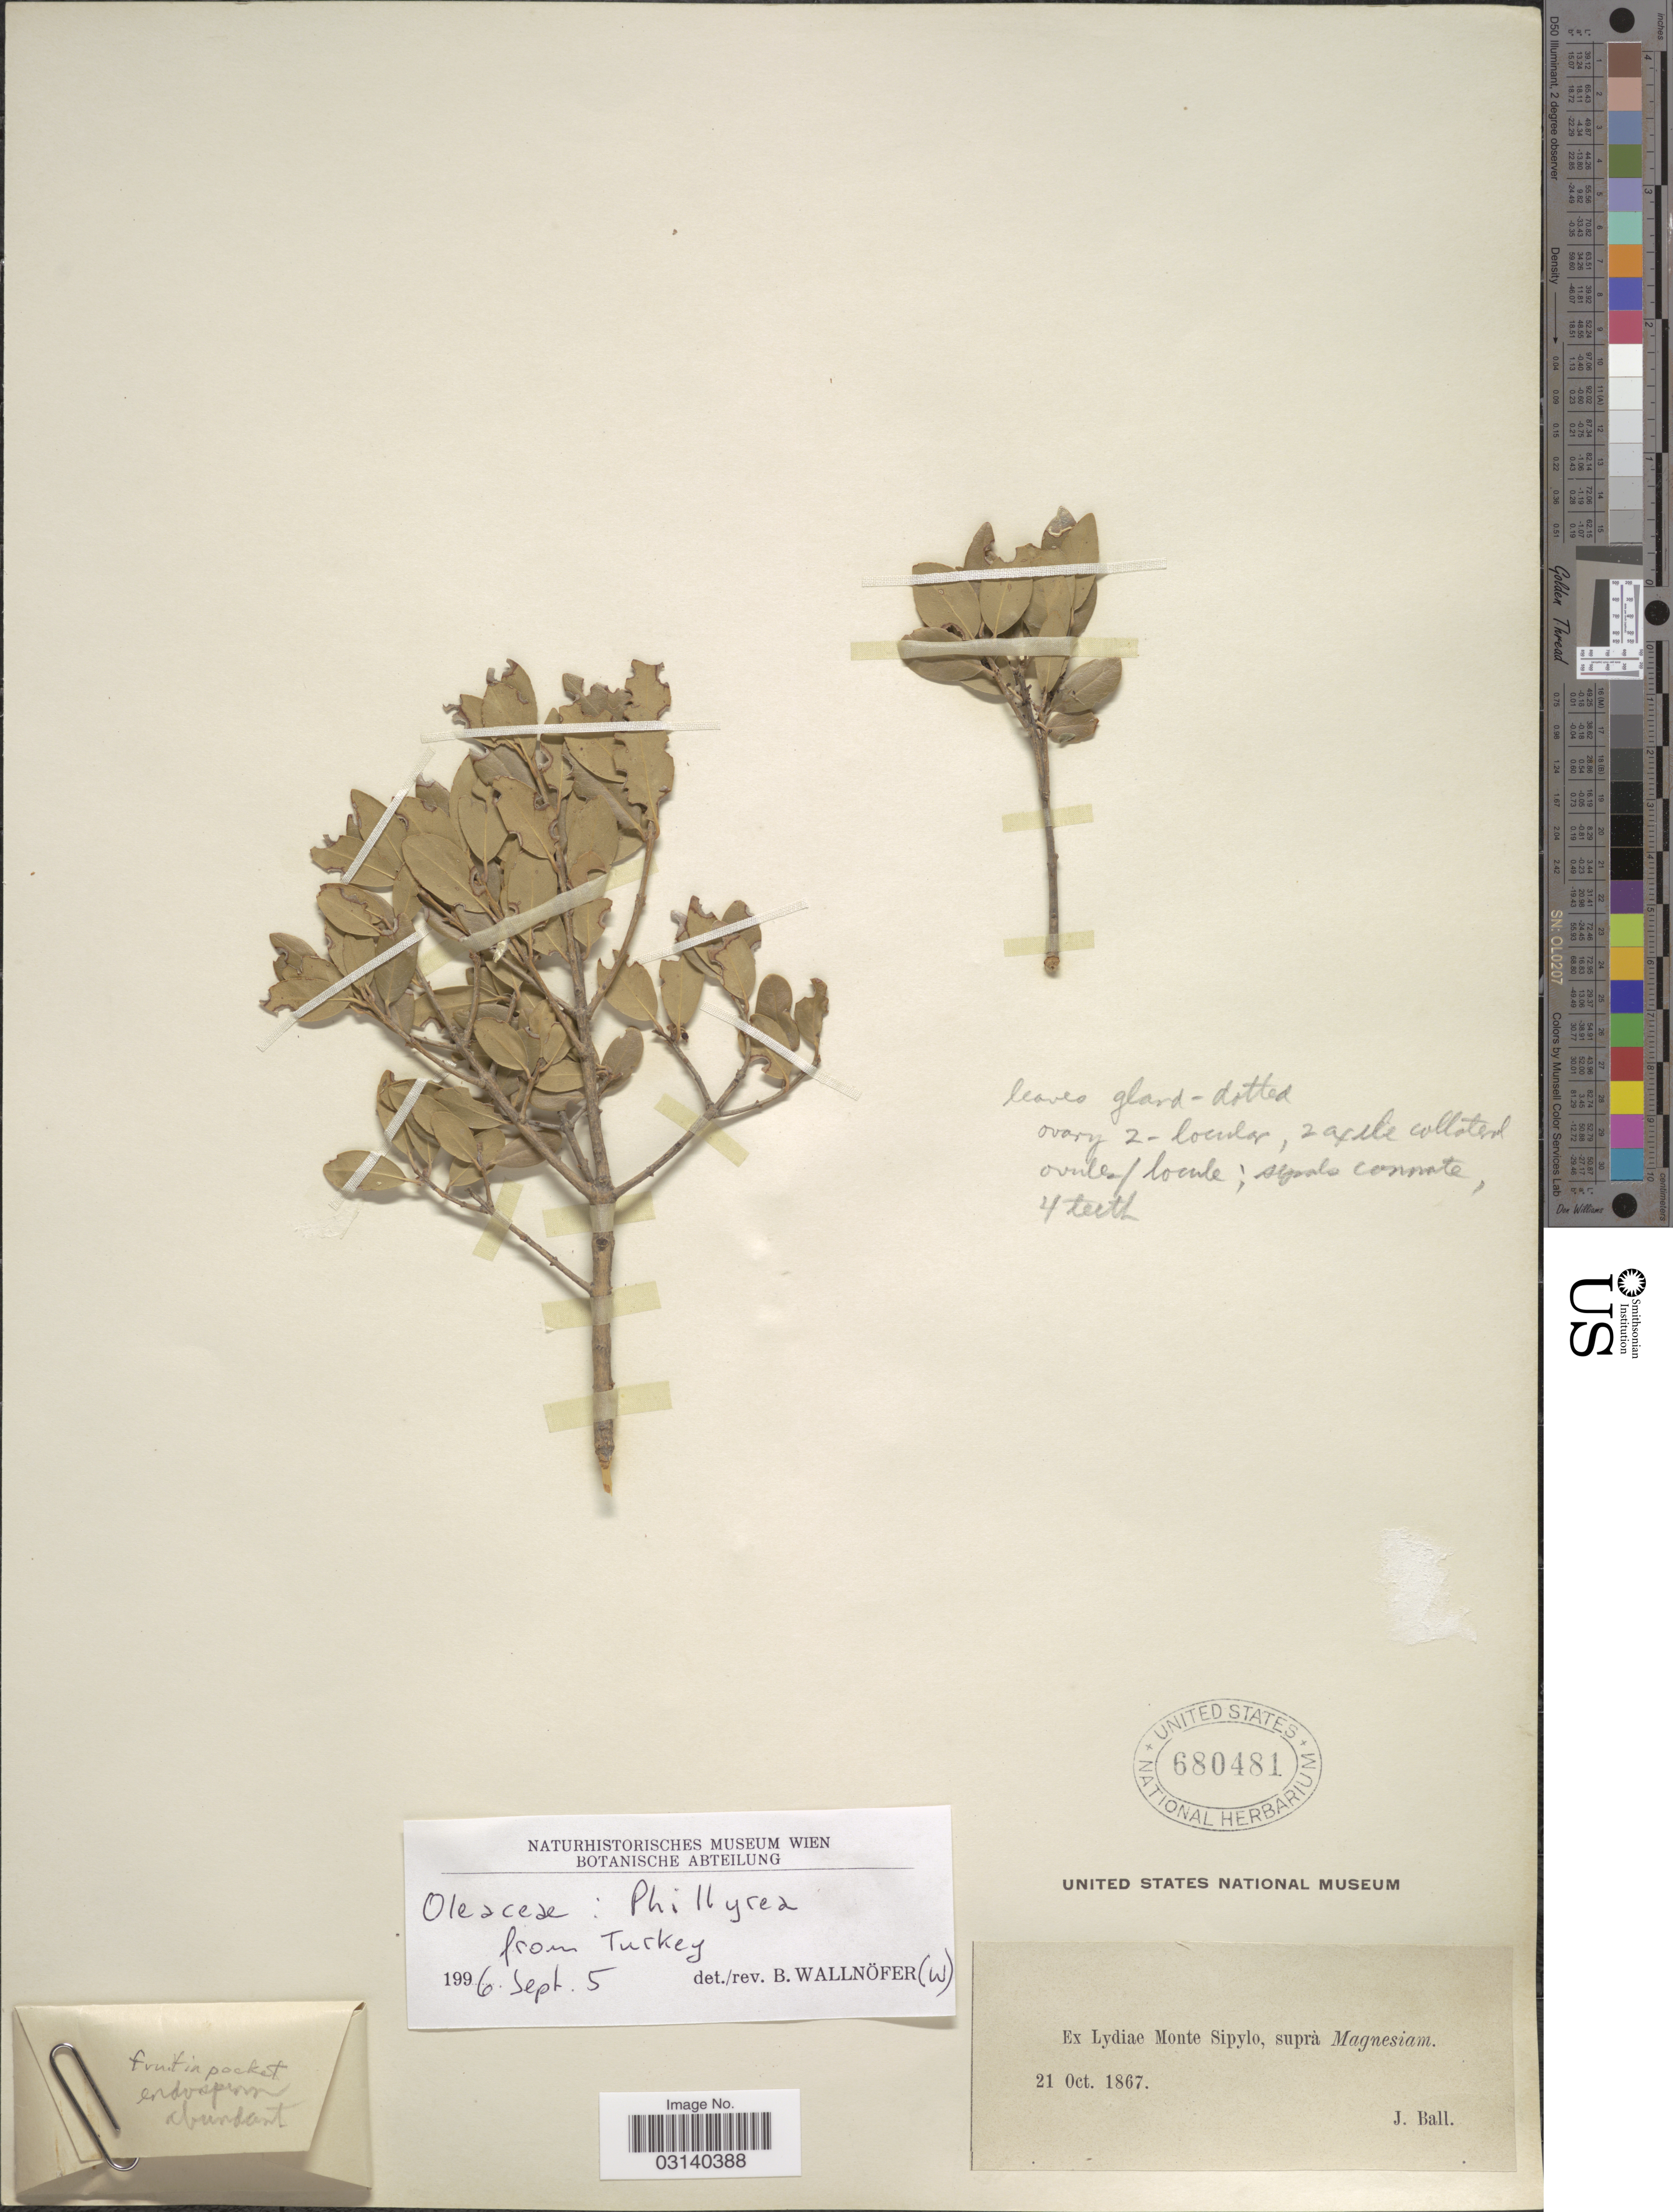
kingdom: Plantae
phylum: Tracheophyta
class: Magnoliopsida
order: Lamiales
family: Oleaceae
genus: Phillyrea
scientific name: Phillyrea sp.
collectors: J. Ball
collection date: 1867-10-21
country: Turkey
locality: Ex Lydiae Monte Sipylo, suprá Magnesian.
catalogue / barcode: US 680481